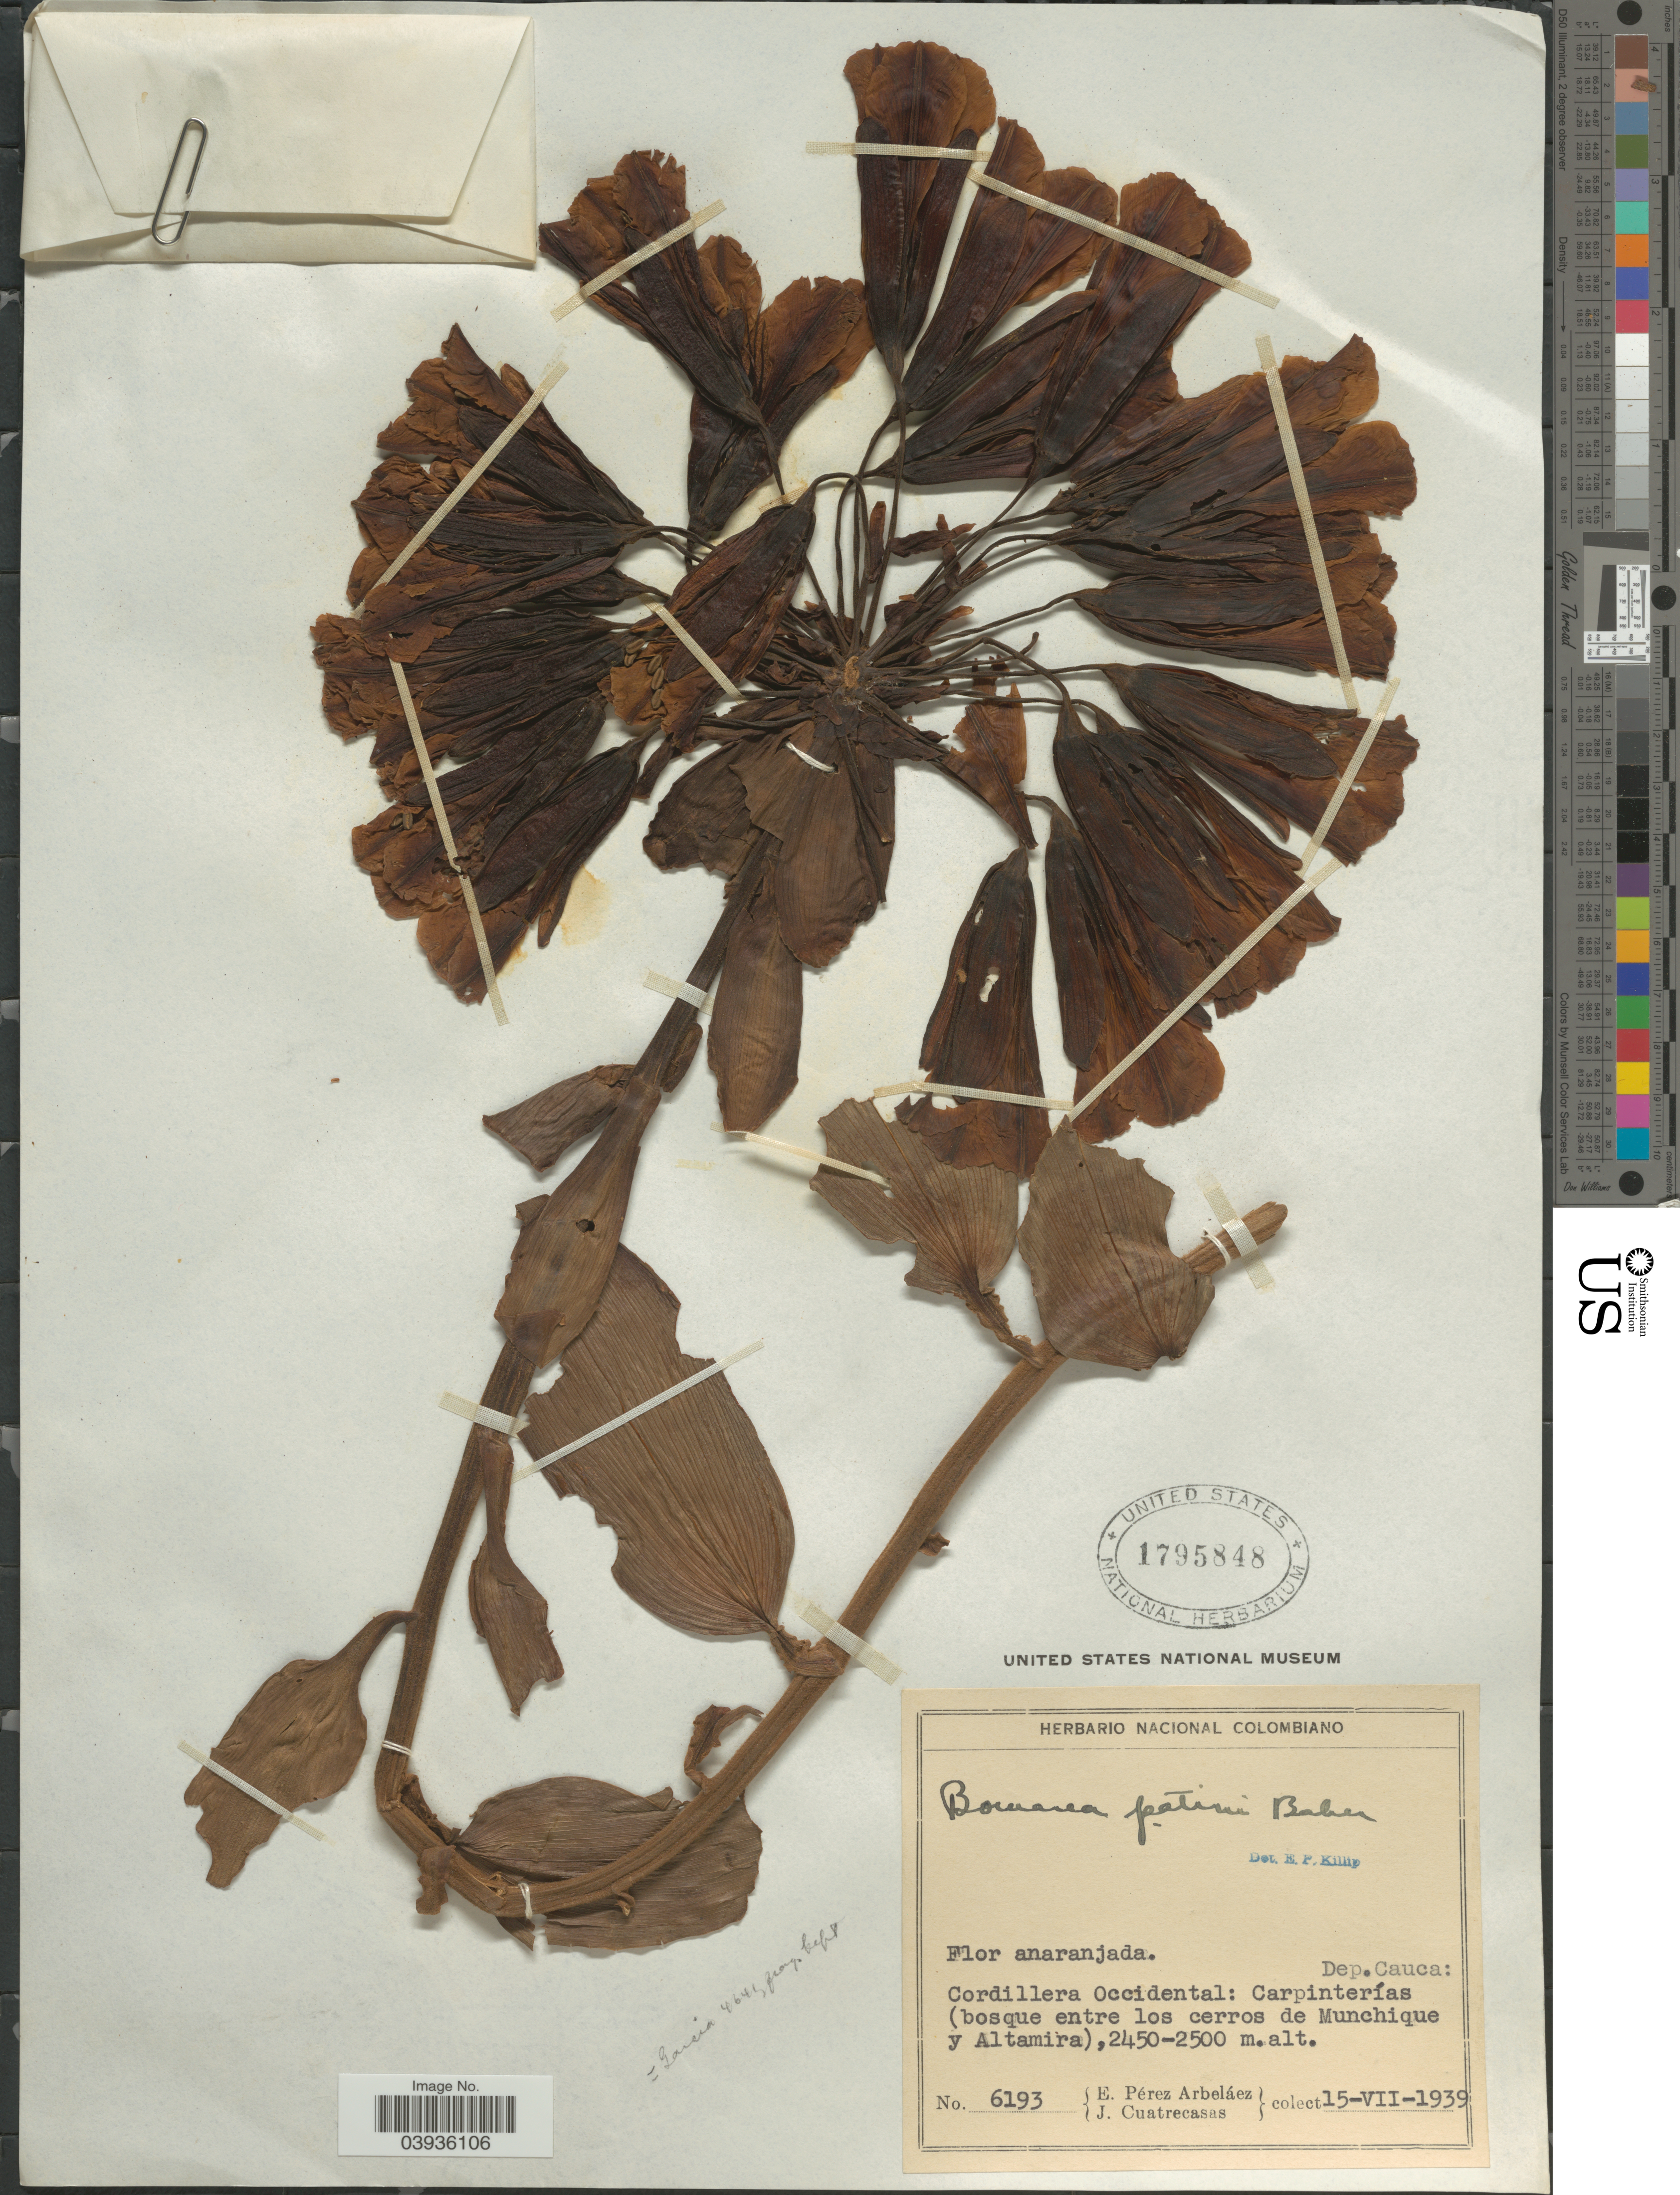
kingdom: Plantae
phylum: Tracheophyta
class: Liliopsida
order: Liliales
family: Alstroemeriaceae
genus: Bomarea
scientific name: Bomarea patinii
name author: Baker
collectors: E. Pérez Arbeláez & J. Cuatrecasas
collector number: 6193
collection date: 1939-07-15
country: Colombia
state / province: Cauca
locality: Dep. Cauca: Cordillera Occidental: Carpinterías (bosque entre los cerros de Munchique y Altamira).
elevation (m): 2450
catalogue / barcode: US 1795848